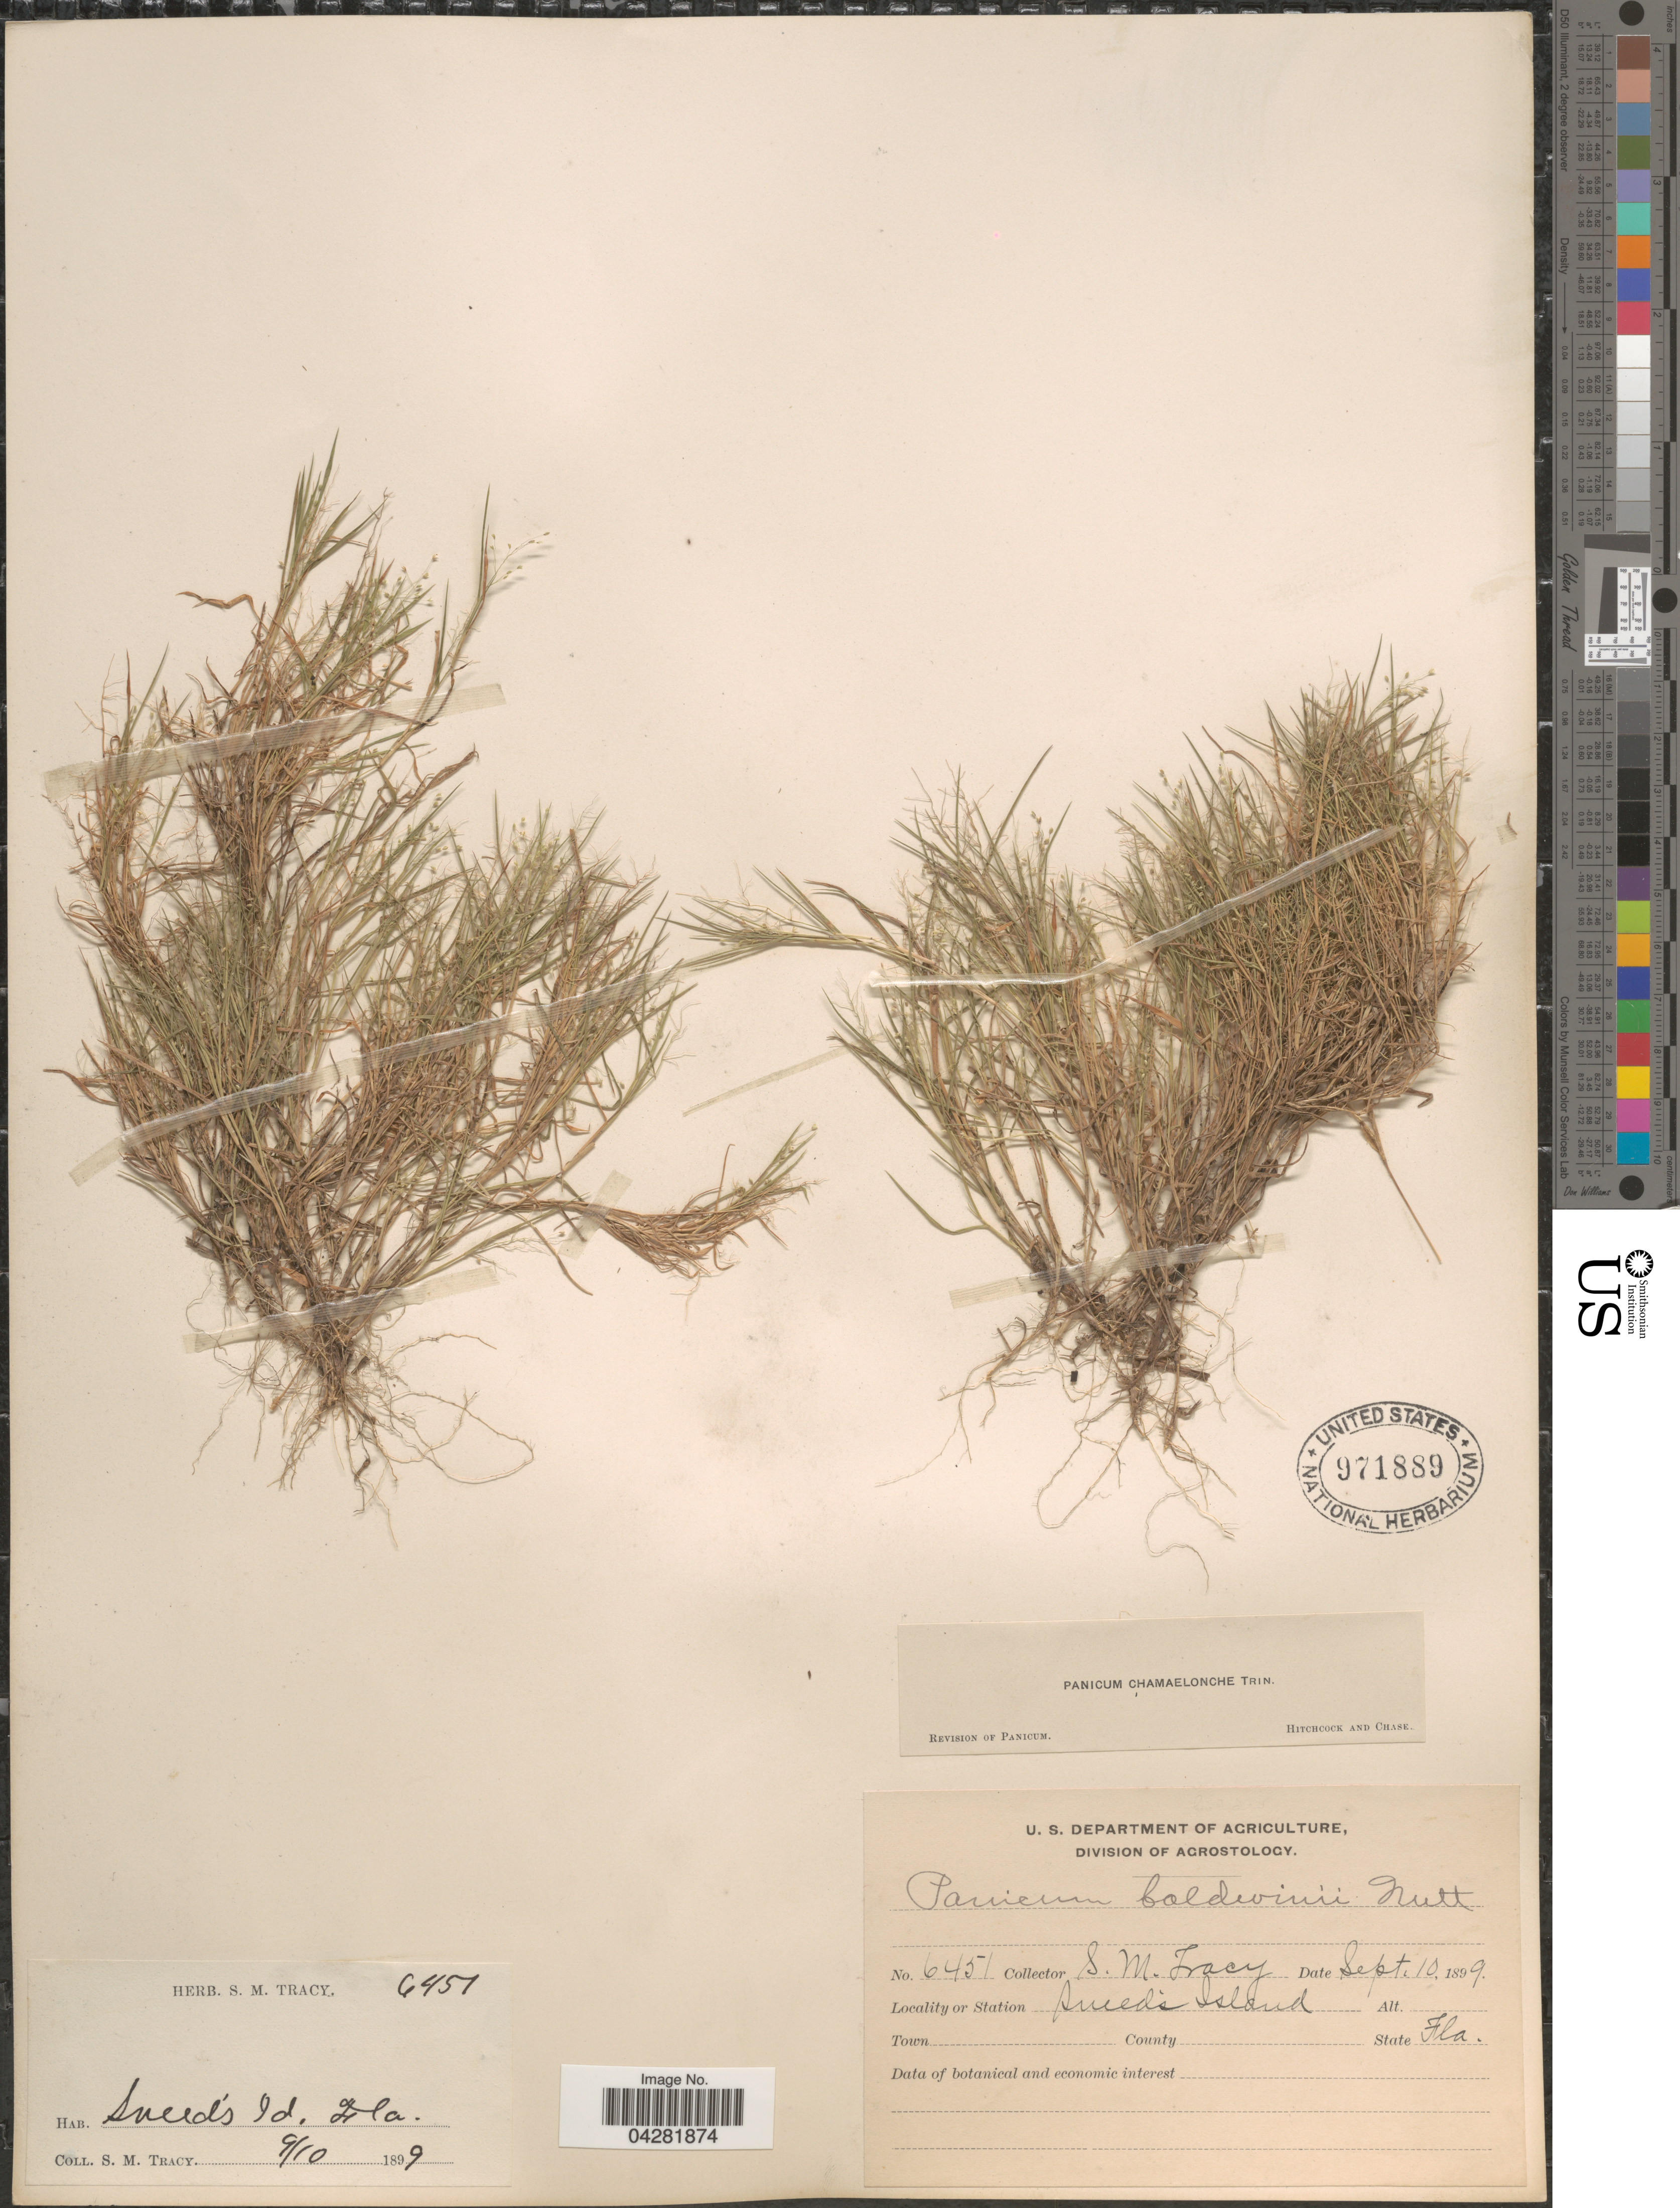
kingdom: Plantae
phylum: Tracheophyta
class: Liliopsida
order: Poales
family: Poaceae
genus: Dichanthelium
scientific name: Dichanthelium ensifolium var. ensifolium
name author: (Baldwin ex Elliot) Gould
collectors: S. M. Tracy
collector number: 6451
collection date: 1899-09-10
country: United States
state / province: Florida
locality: Sneed's Island.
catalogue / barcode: US 971889